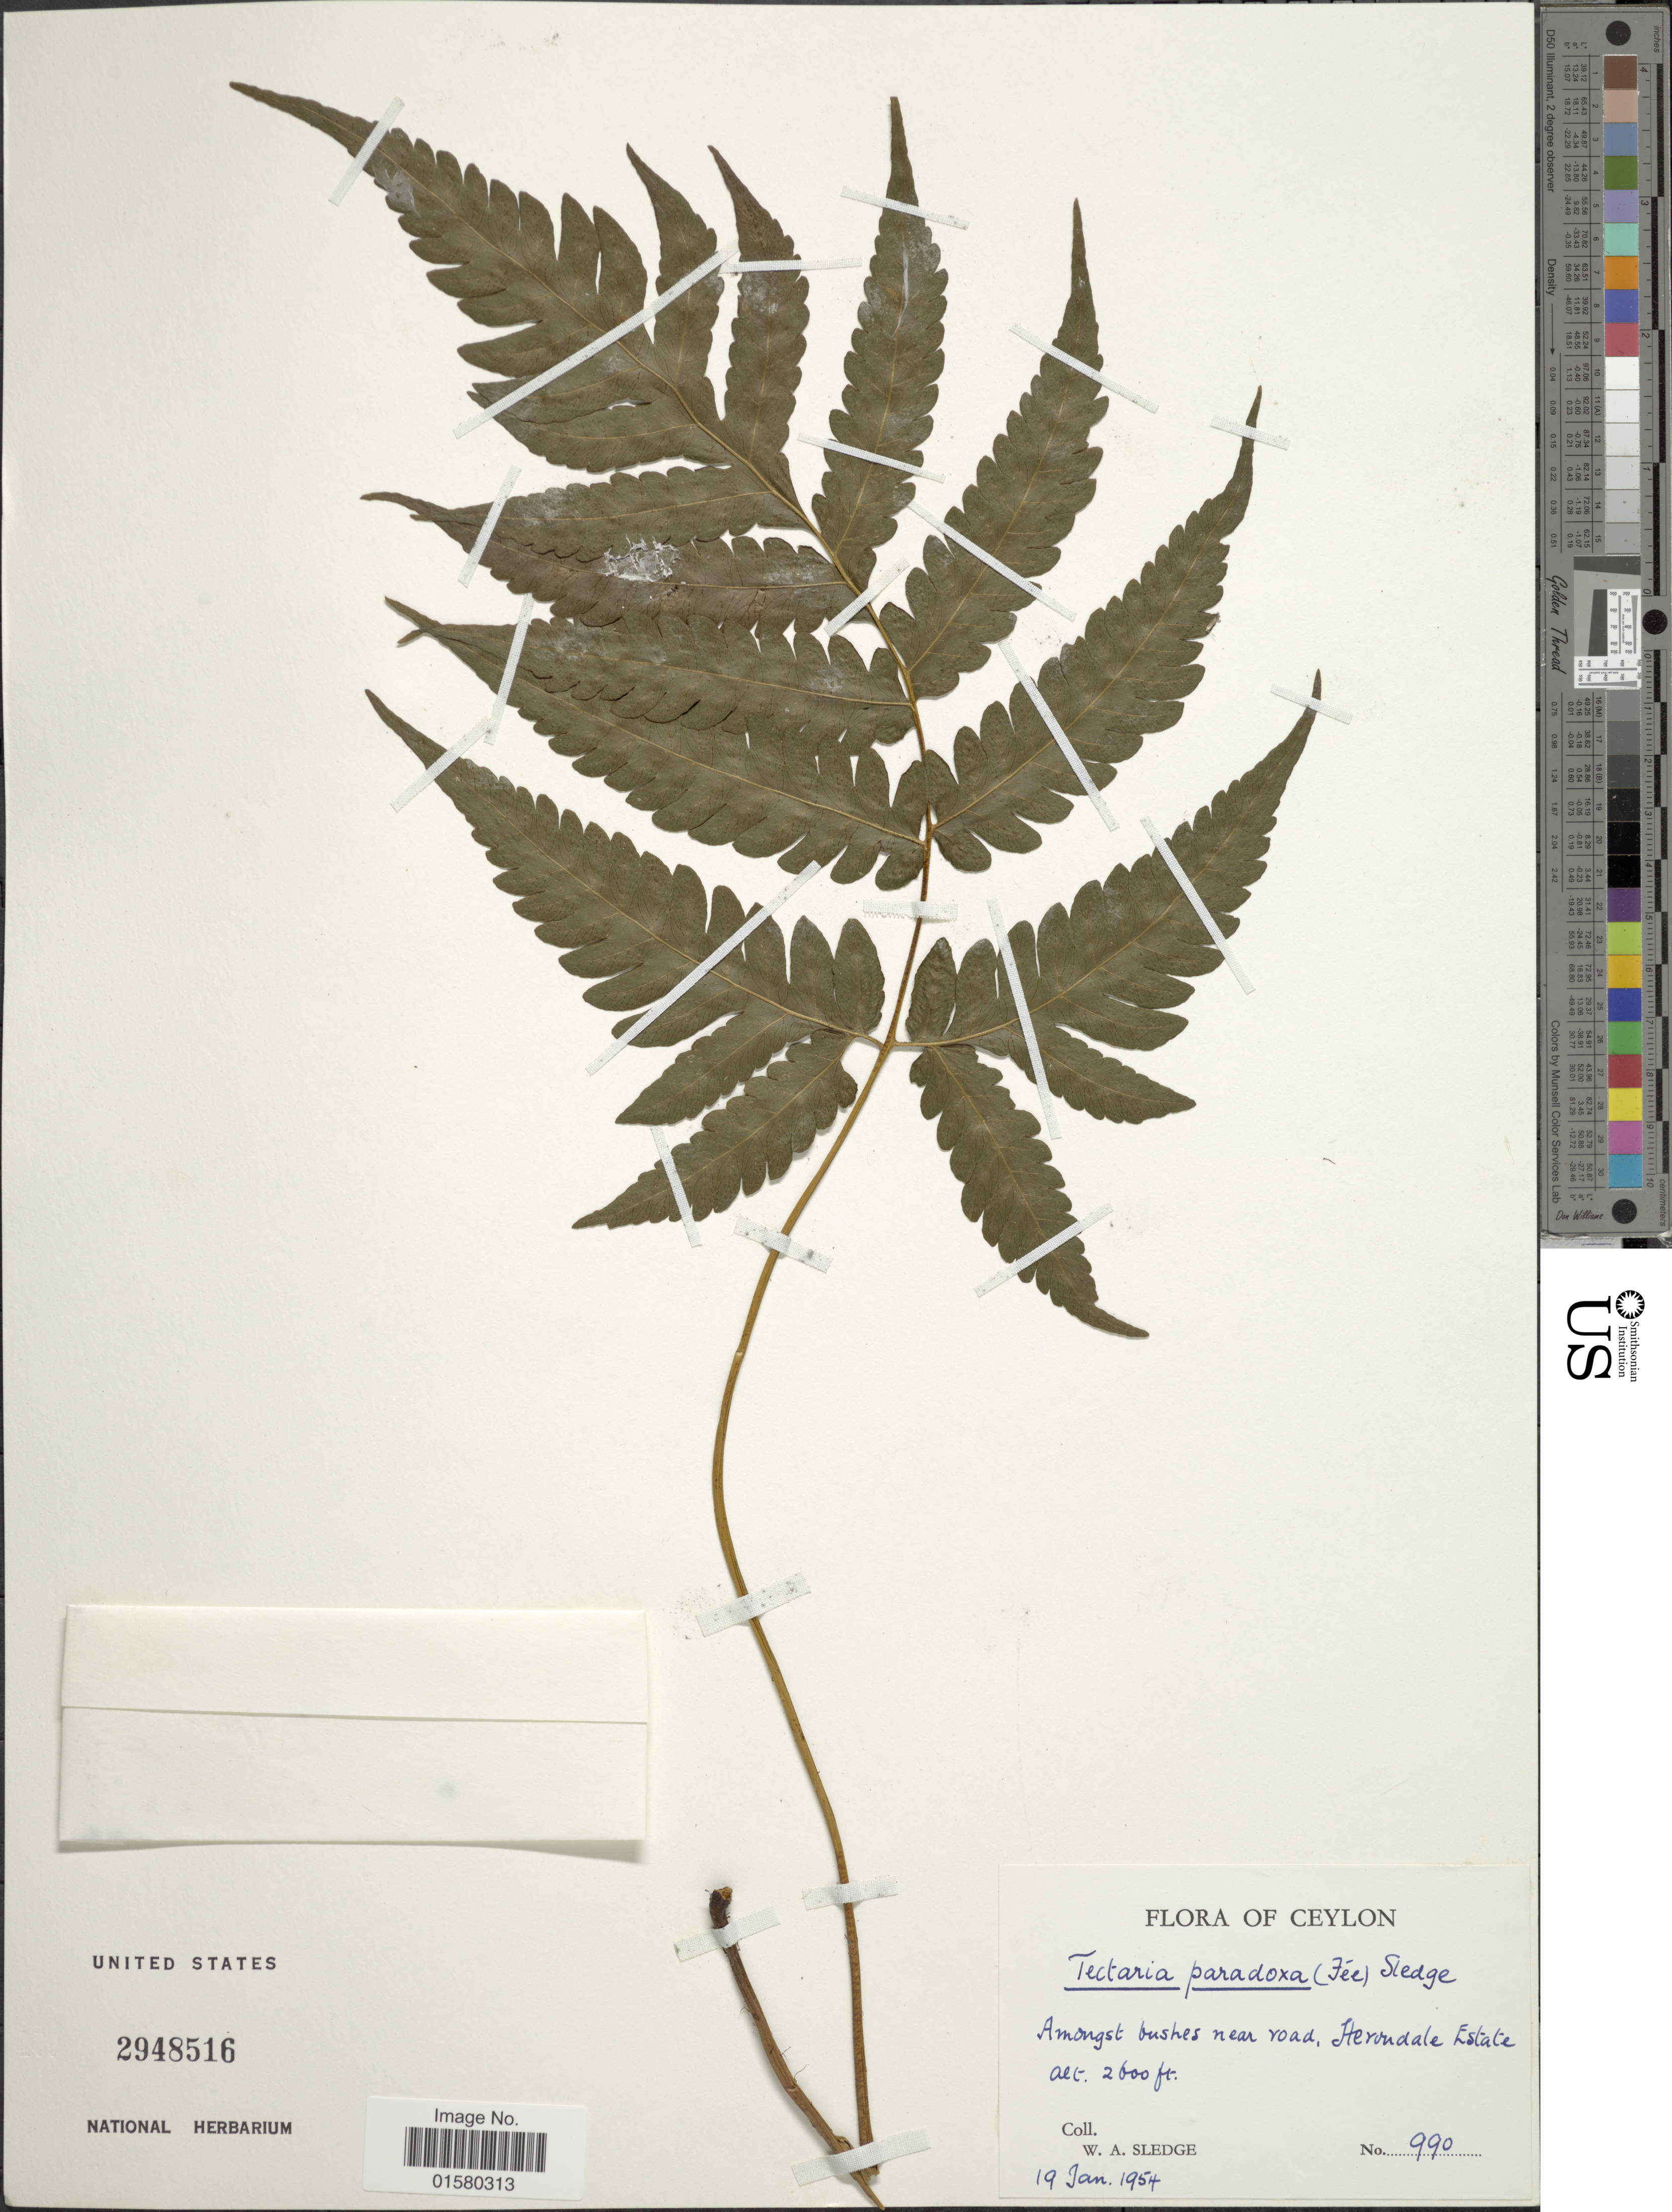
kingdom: Plantae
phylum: Tracheophyta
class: Polypodiopsida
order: Polypodiales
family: Tectariaceae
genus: Tectaria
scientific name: Tectaria paradoxa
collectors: W. A. Sledge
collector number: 990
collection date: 1954-01-19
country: Sri Lanka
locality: Ceylon, amongst bushes near road, Herondale Estate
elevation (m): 792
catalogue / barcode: US 2948546